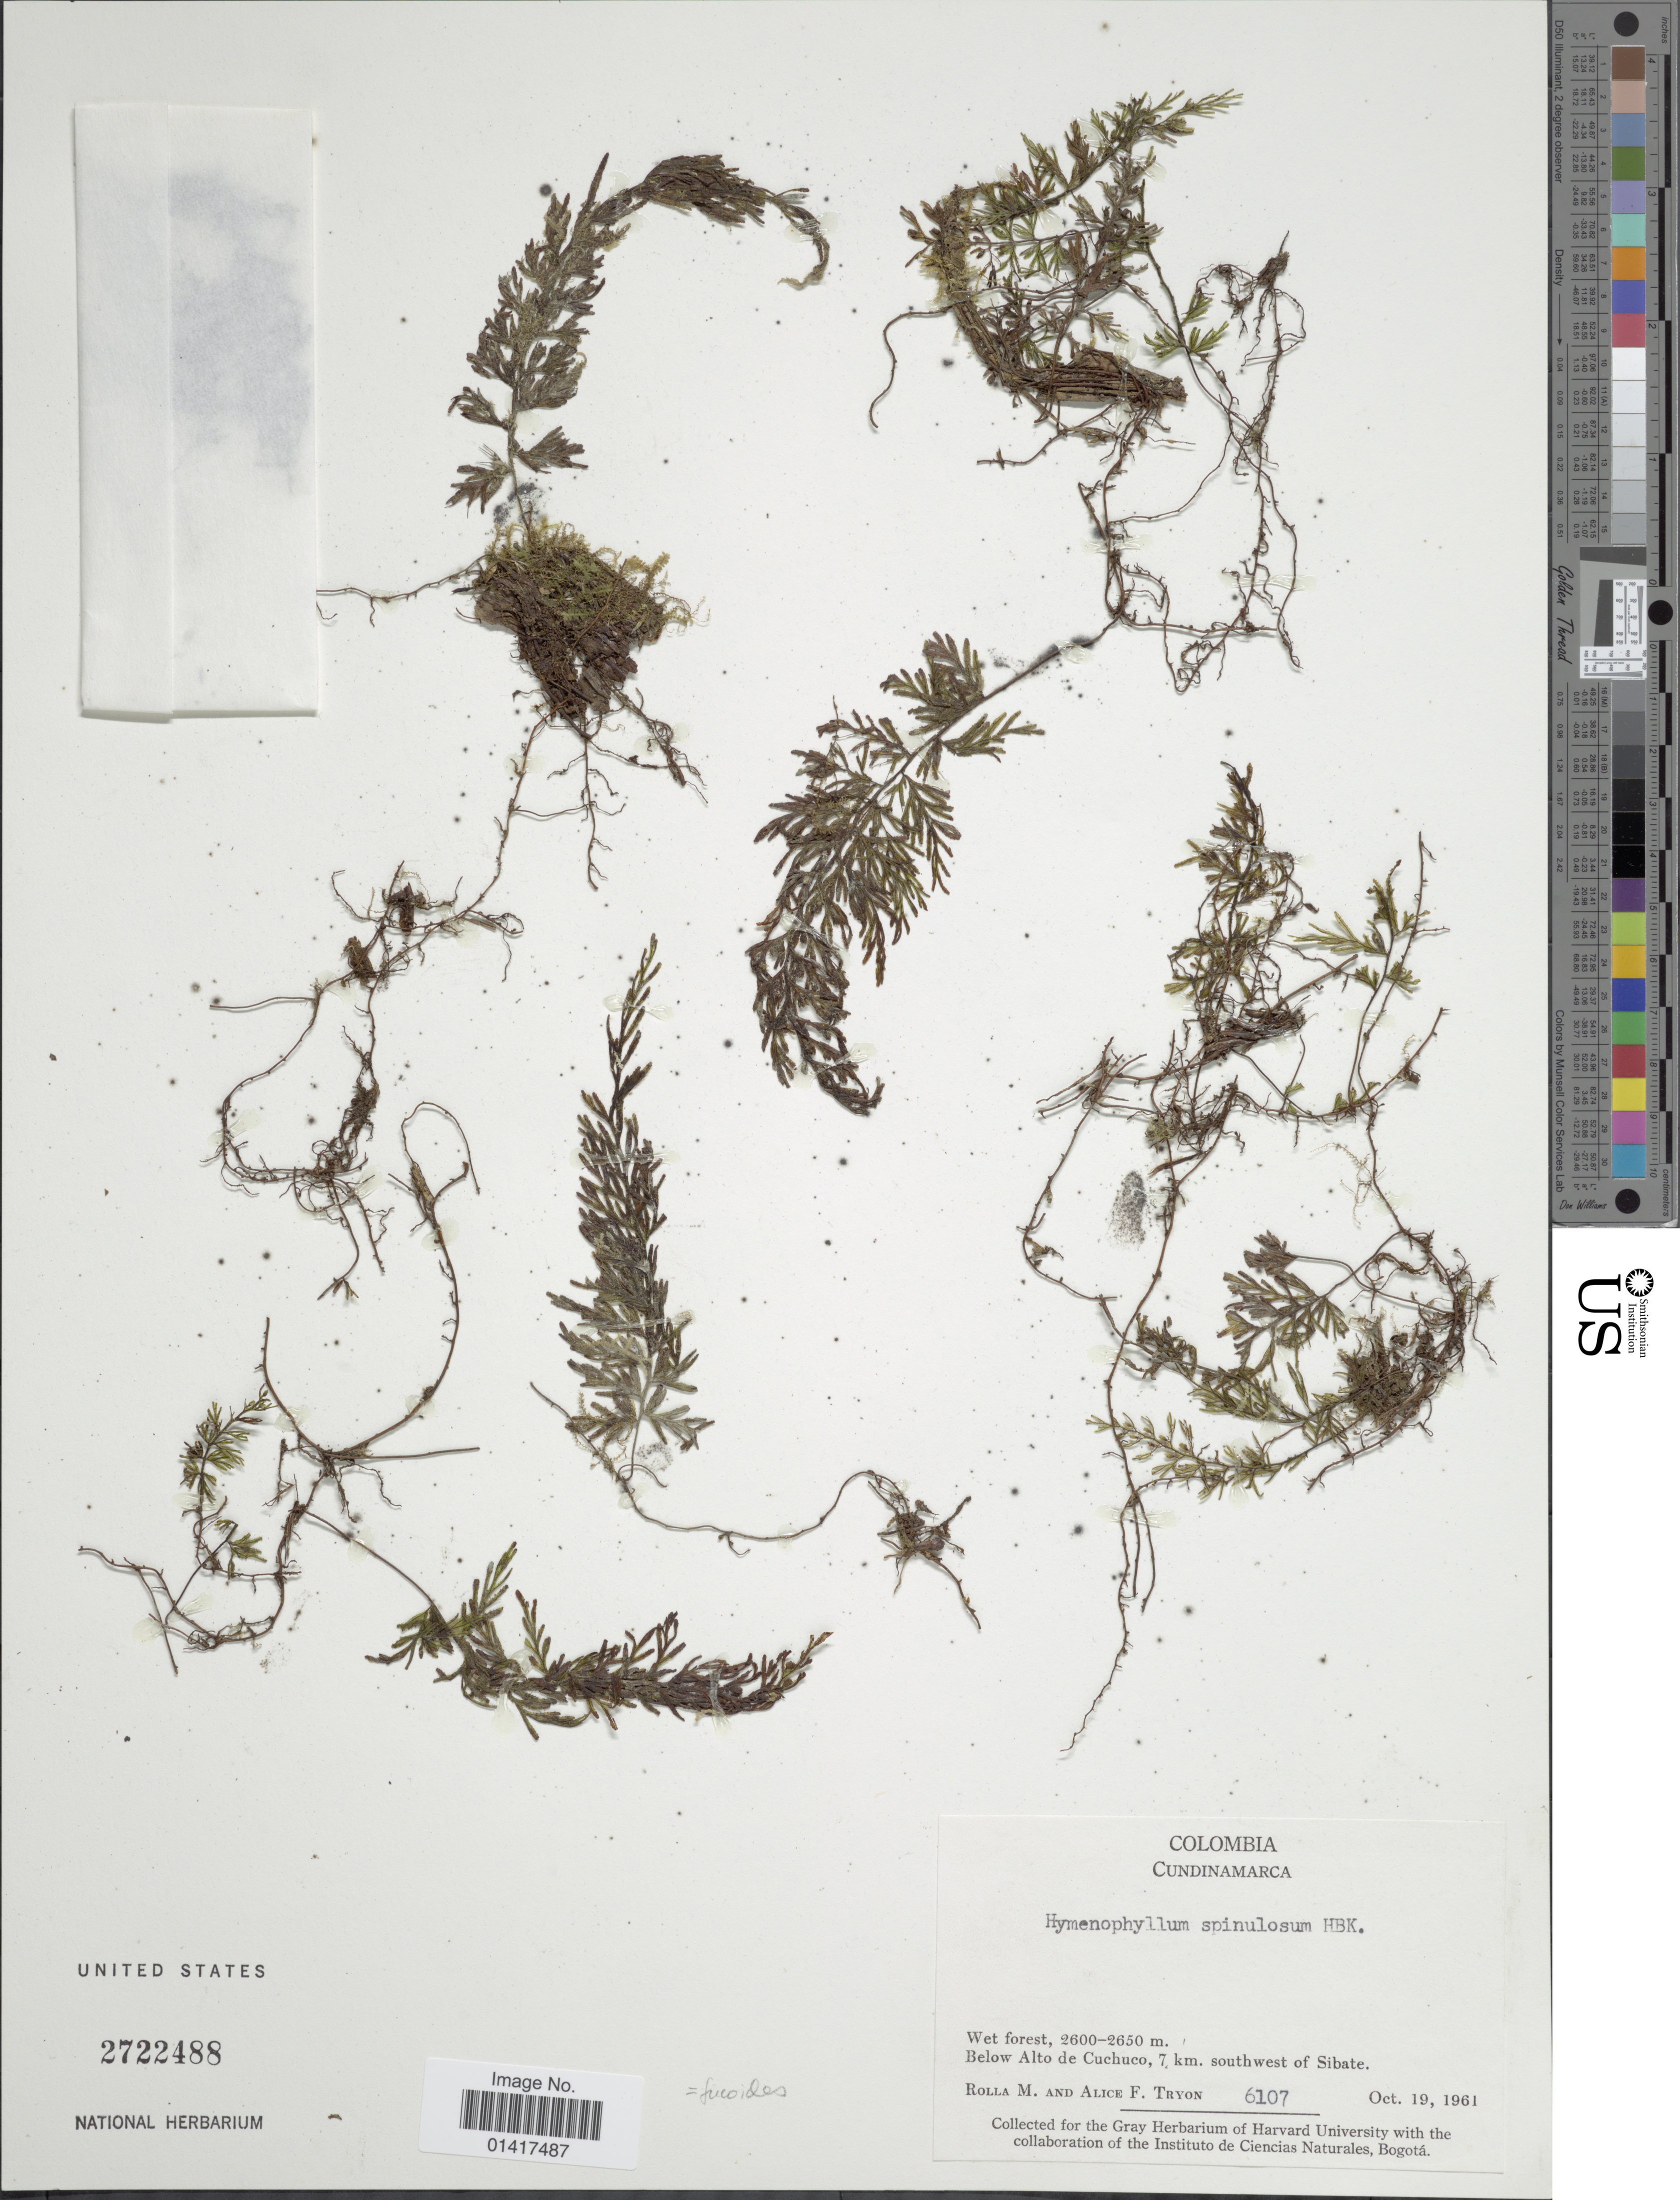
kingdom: Plantae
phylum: Tracheophyta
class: Polypodiopsida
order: Hymenophyllales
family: Hymenophyllaceae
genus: Hymenophyllum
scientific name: Hymenophyllum sp.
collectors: R. M. Tryon & A. F. Tryon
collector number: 6107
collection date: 1961-10-19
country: Colombia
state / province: Cundinamarca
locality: Below Alto de Cuchaco, 7 km. southwest of Sibate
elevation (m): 2600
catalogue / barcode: US 2722488